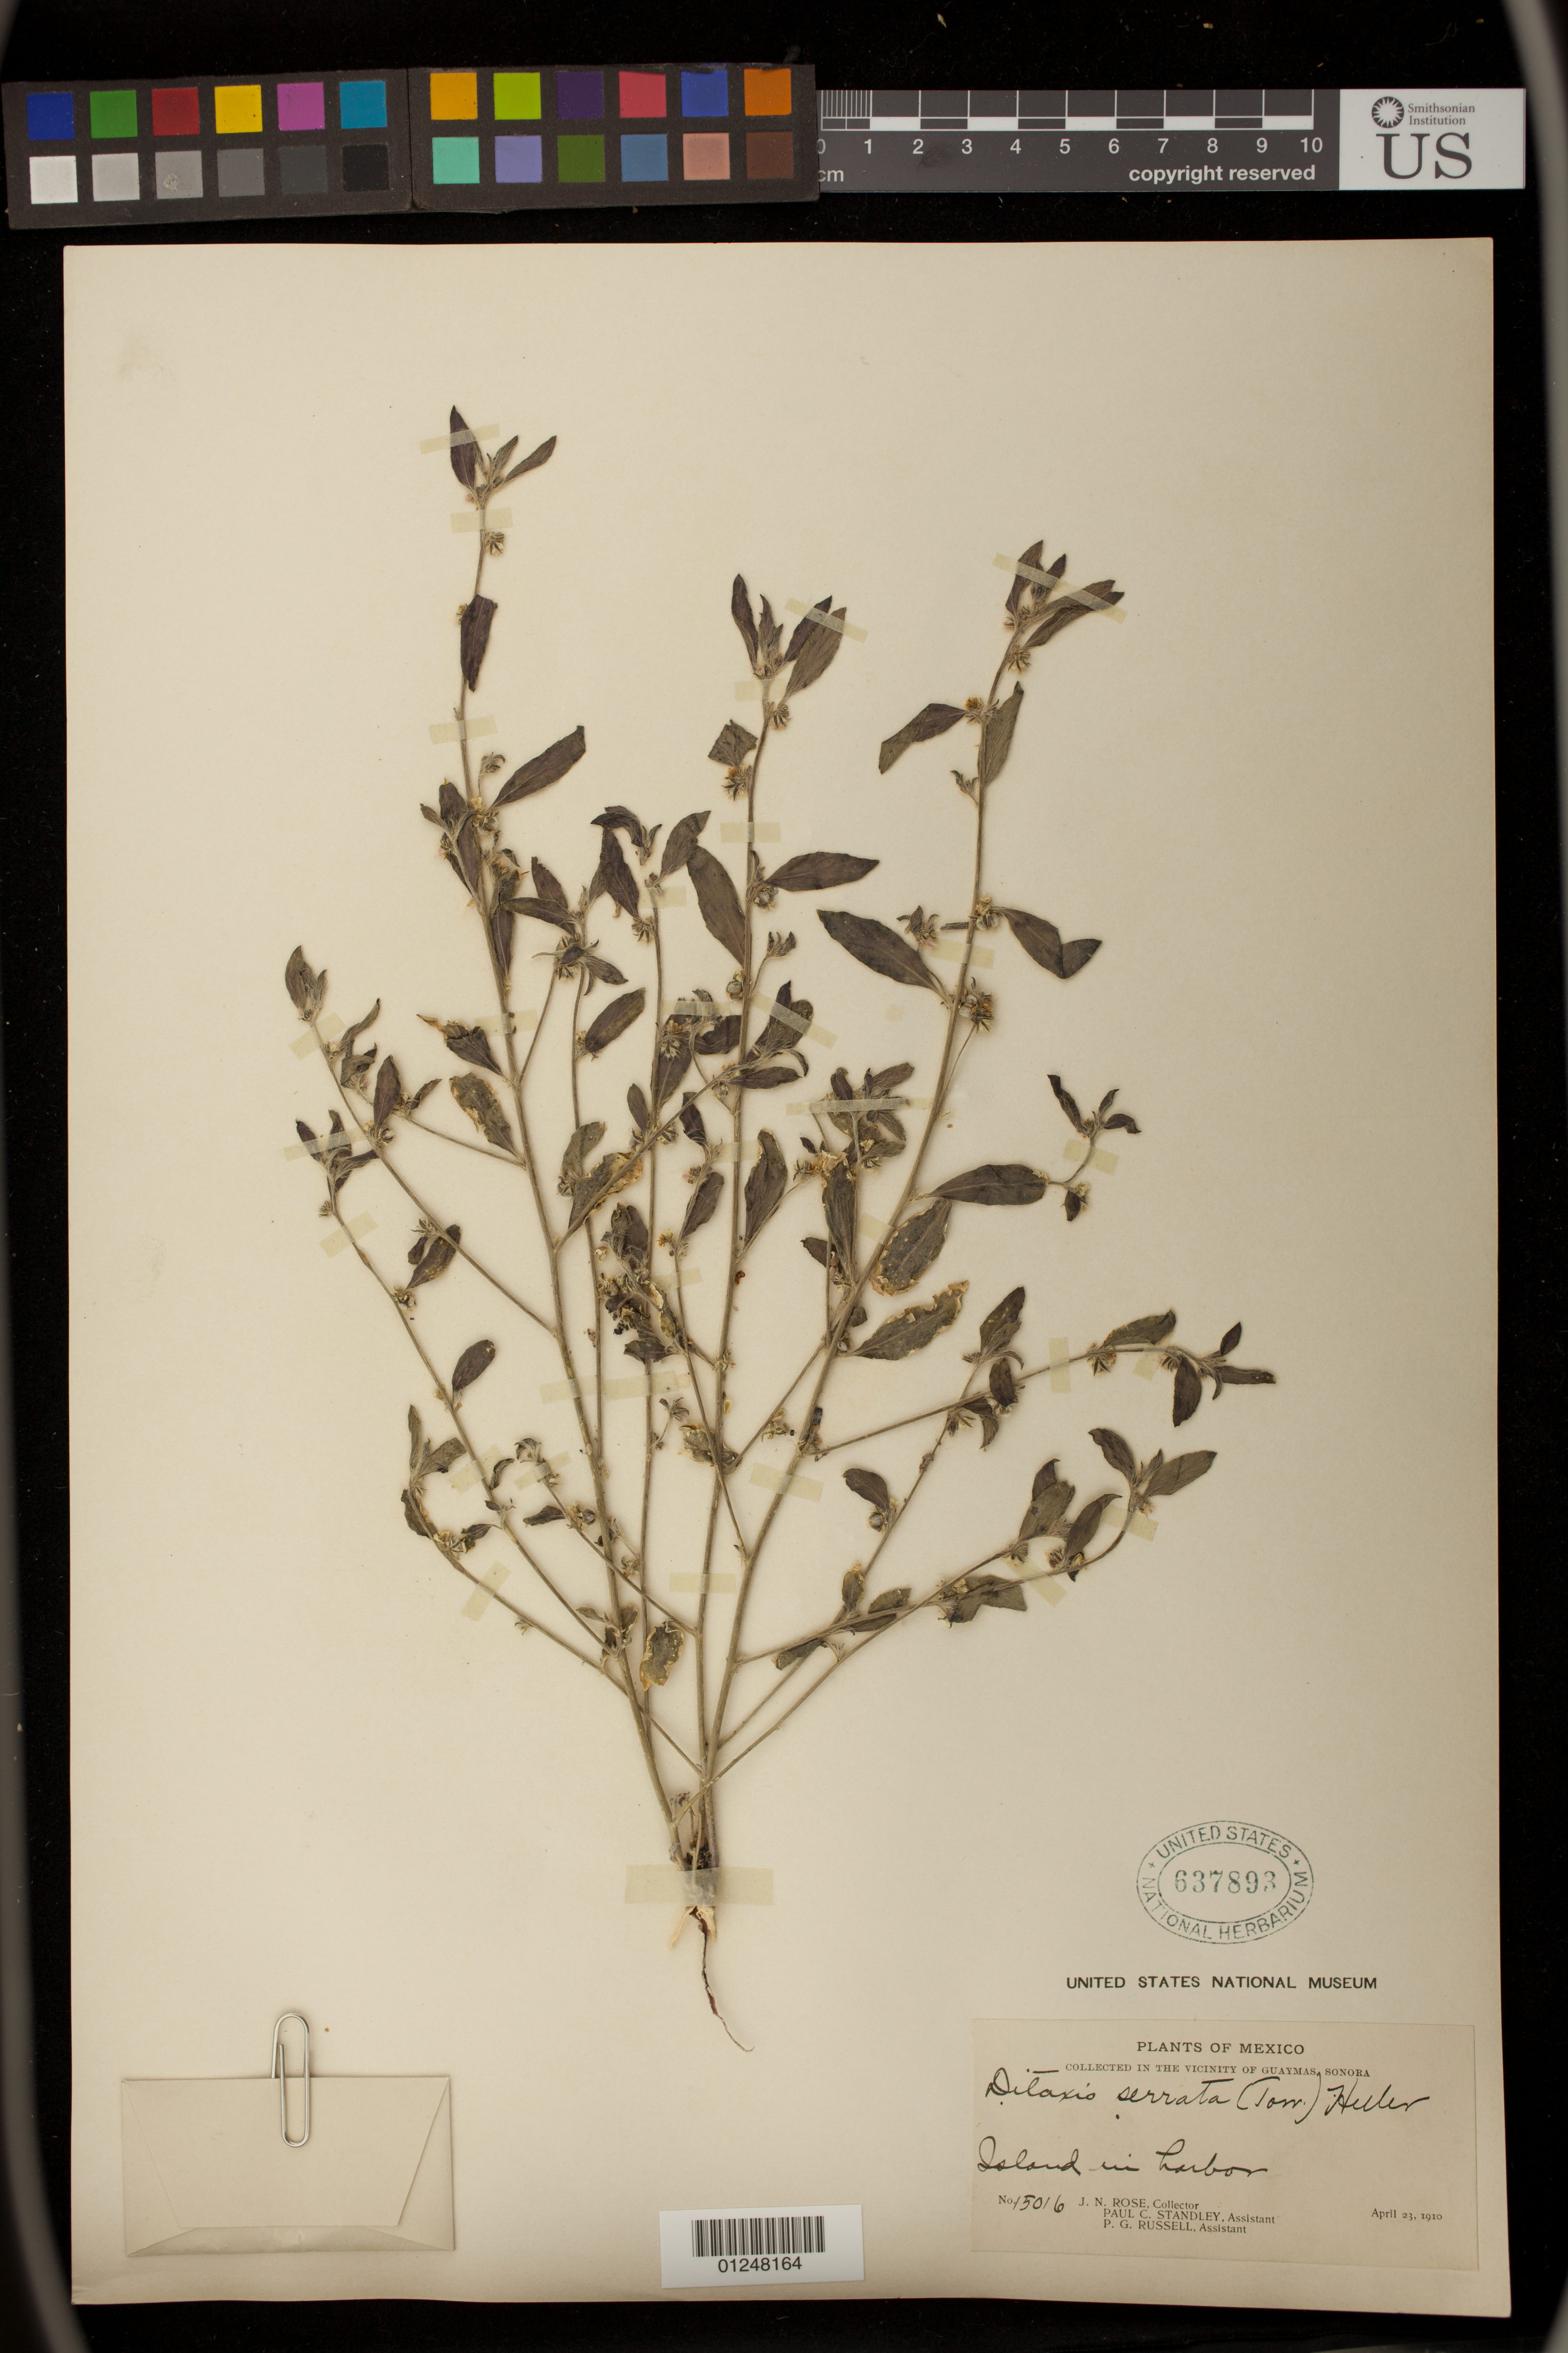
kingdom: Plantae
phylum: Tracheophyta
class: Magnoliopsida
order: Malpighiales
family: Euphorbiaceae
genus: Argythamnia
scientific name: Argythamnia serrata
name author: (Torr.) Müll. Arg.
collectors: J. N. Rose, P. C. Standley & P. G. Russell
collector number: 15016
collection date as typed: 23 Apr 1910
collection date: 1910-04-23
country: Mexico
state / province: Sonora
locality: Vicinity of Guaymas; island in harbor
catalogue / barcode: US 637893